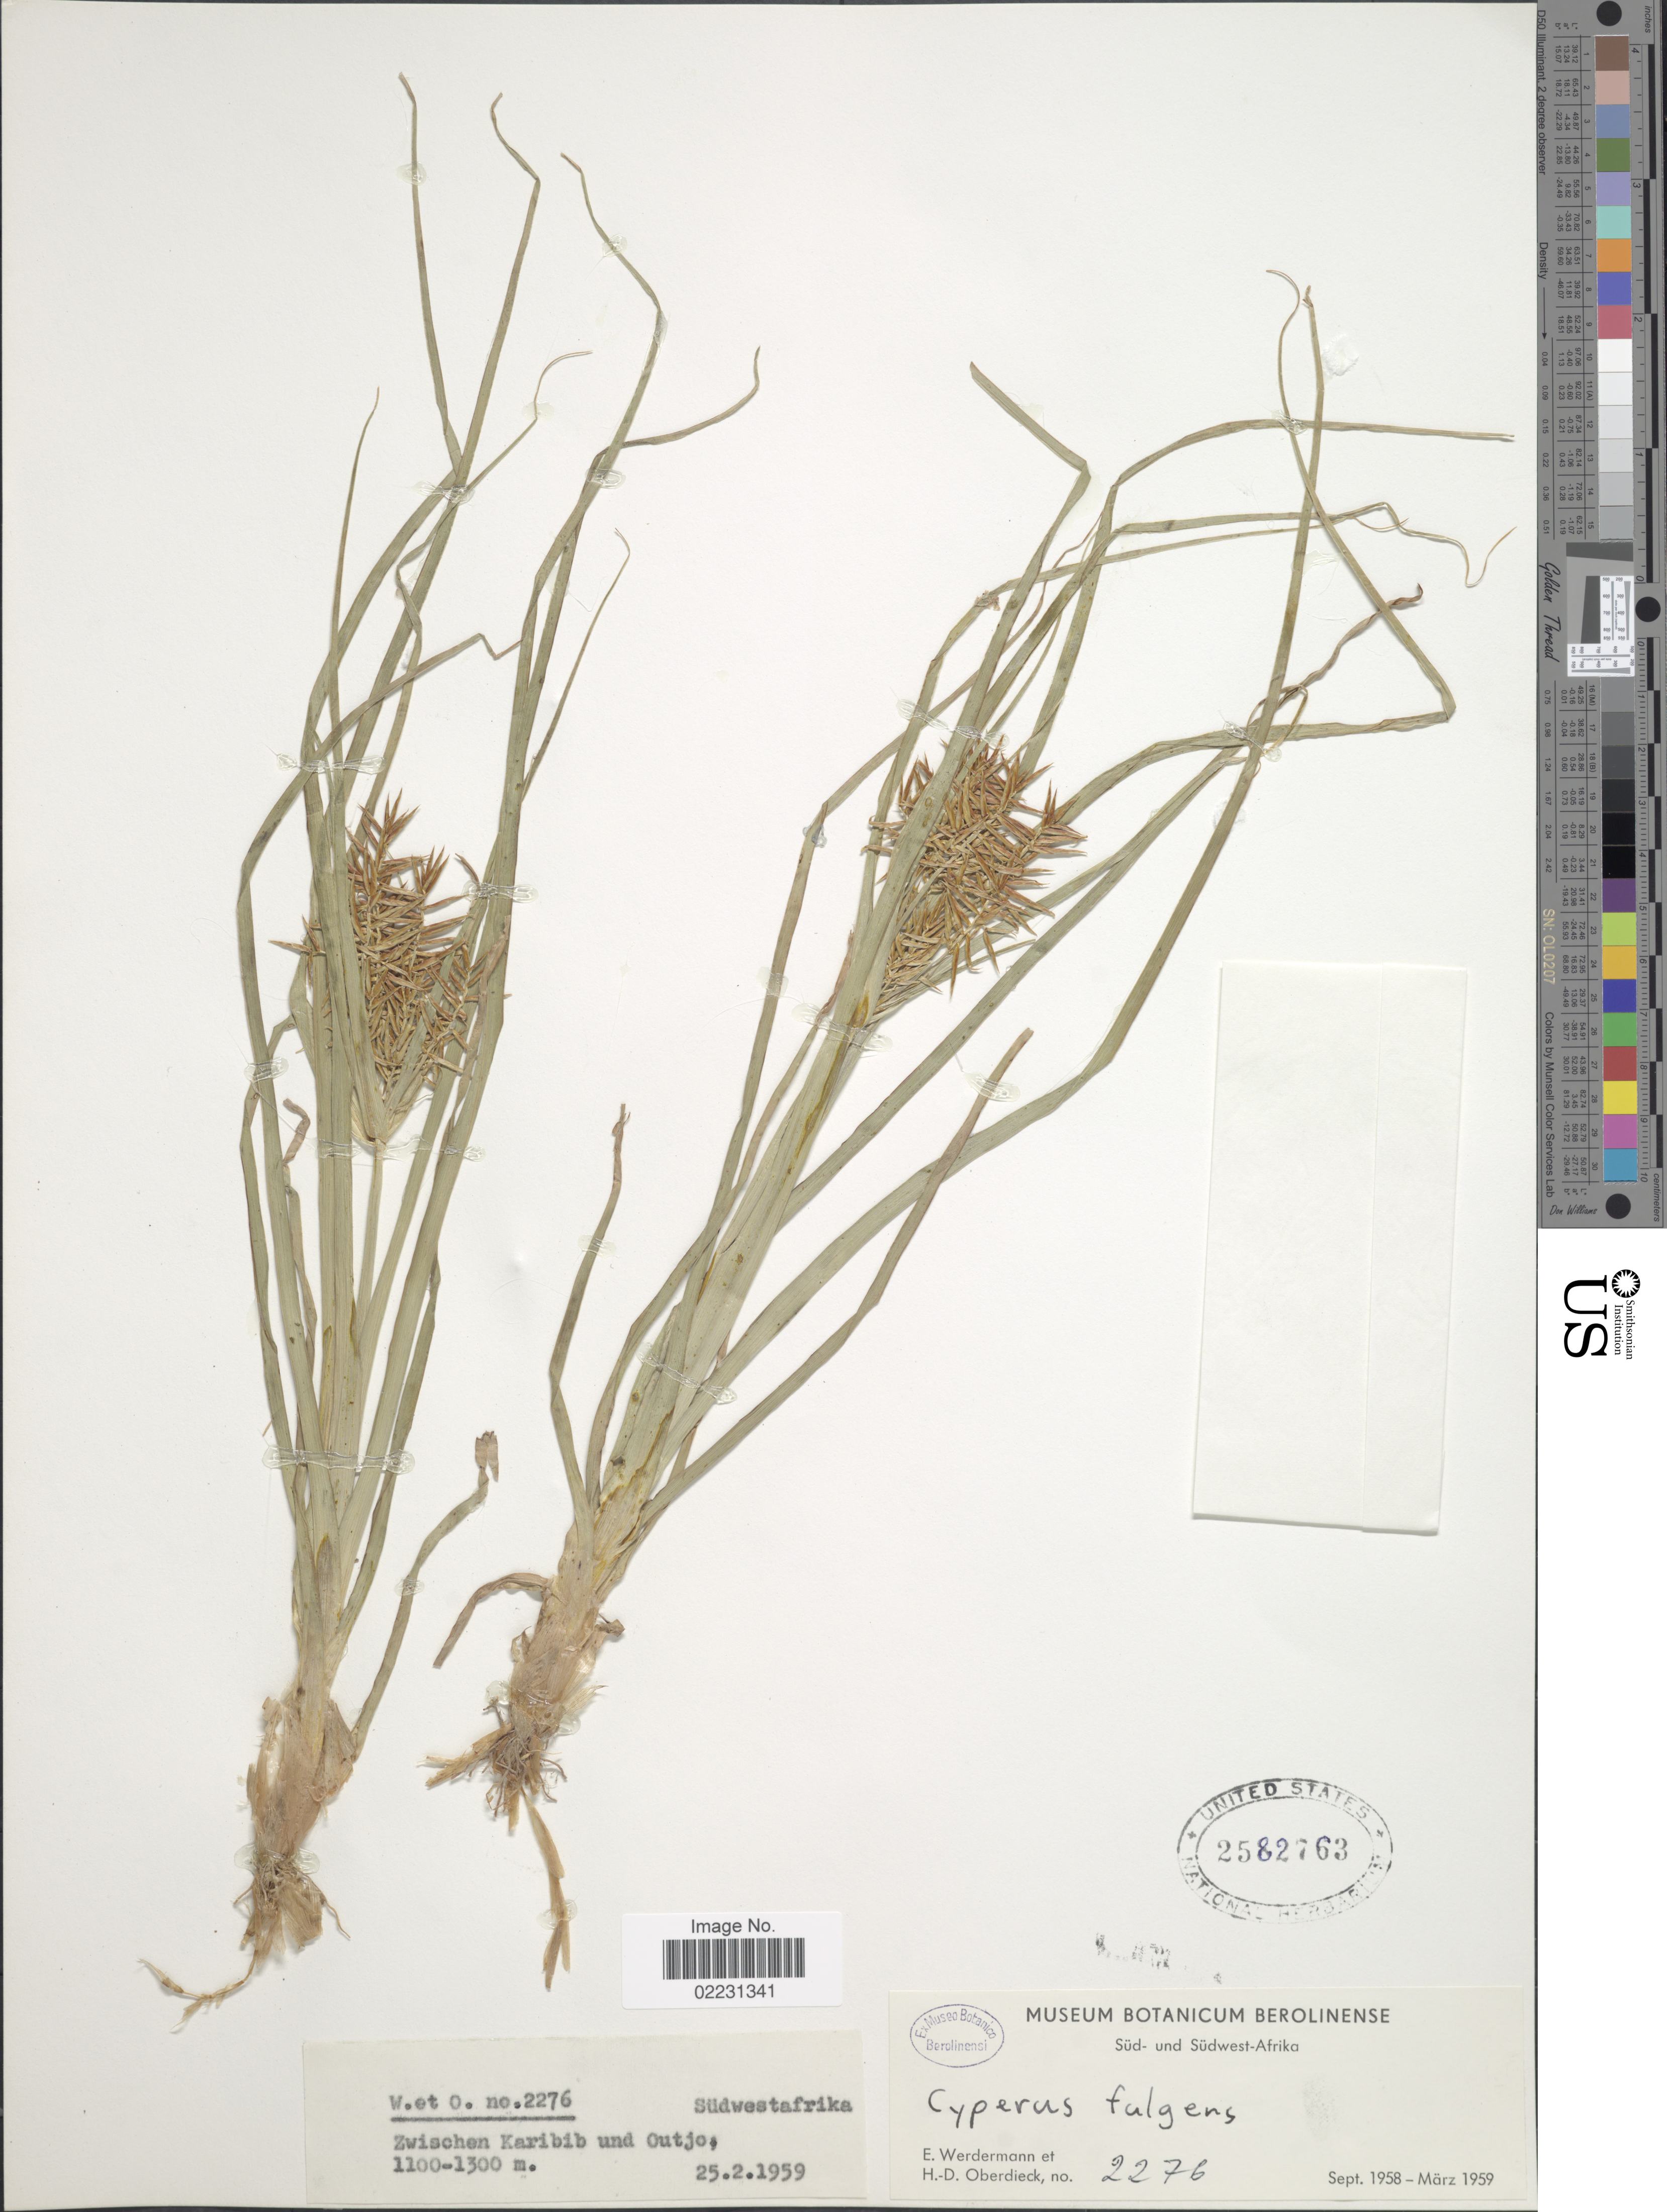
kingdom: Plantae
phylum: Tracheophyta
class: Liliopsida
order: Poales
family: Cyperaceae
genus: Cyperus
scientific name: Cyperus fulgens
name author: C.B. Clarke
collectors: E. Werdermann & H. Oberdieck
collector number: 2276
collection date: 1959-02-25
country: Namibia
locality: Sudwestafrika. Zwischen Karibib und Outjo.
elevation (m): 1100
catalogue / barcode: US 2582763